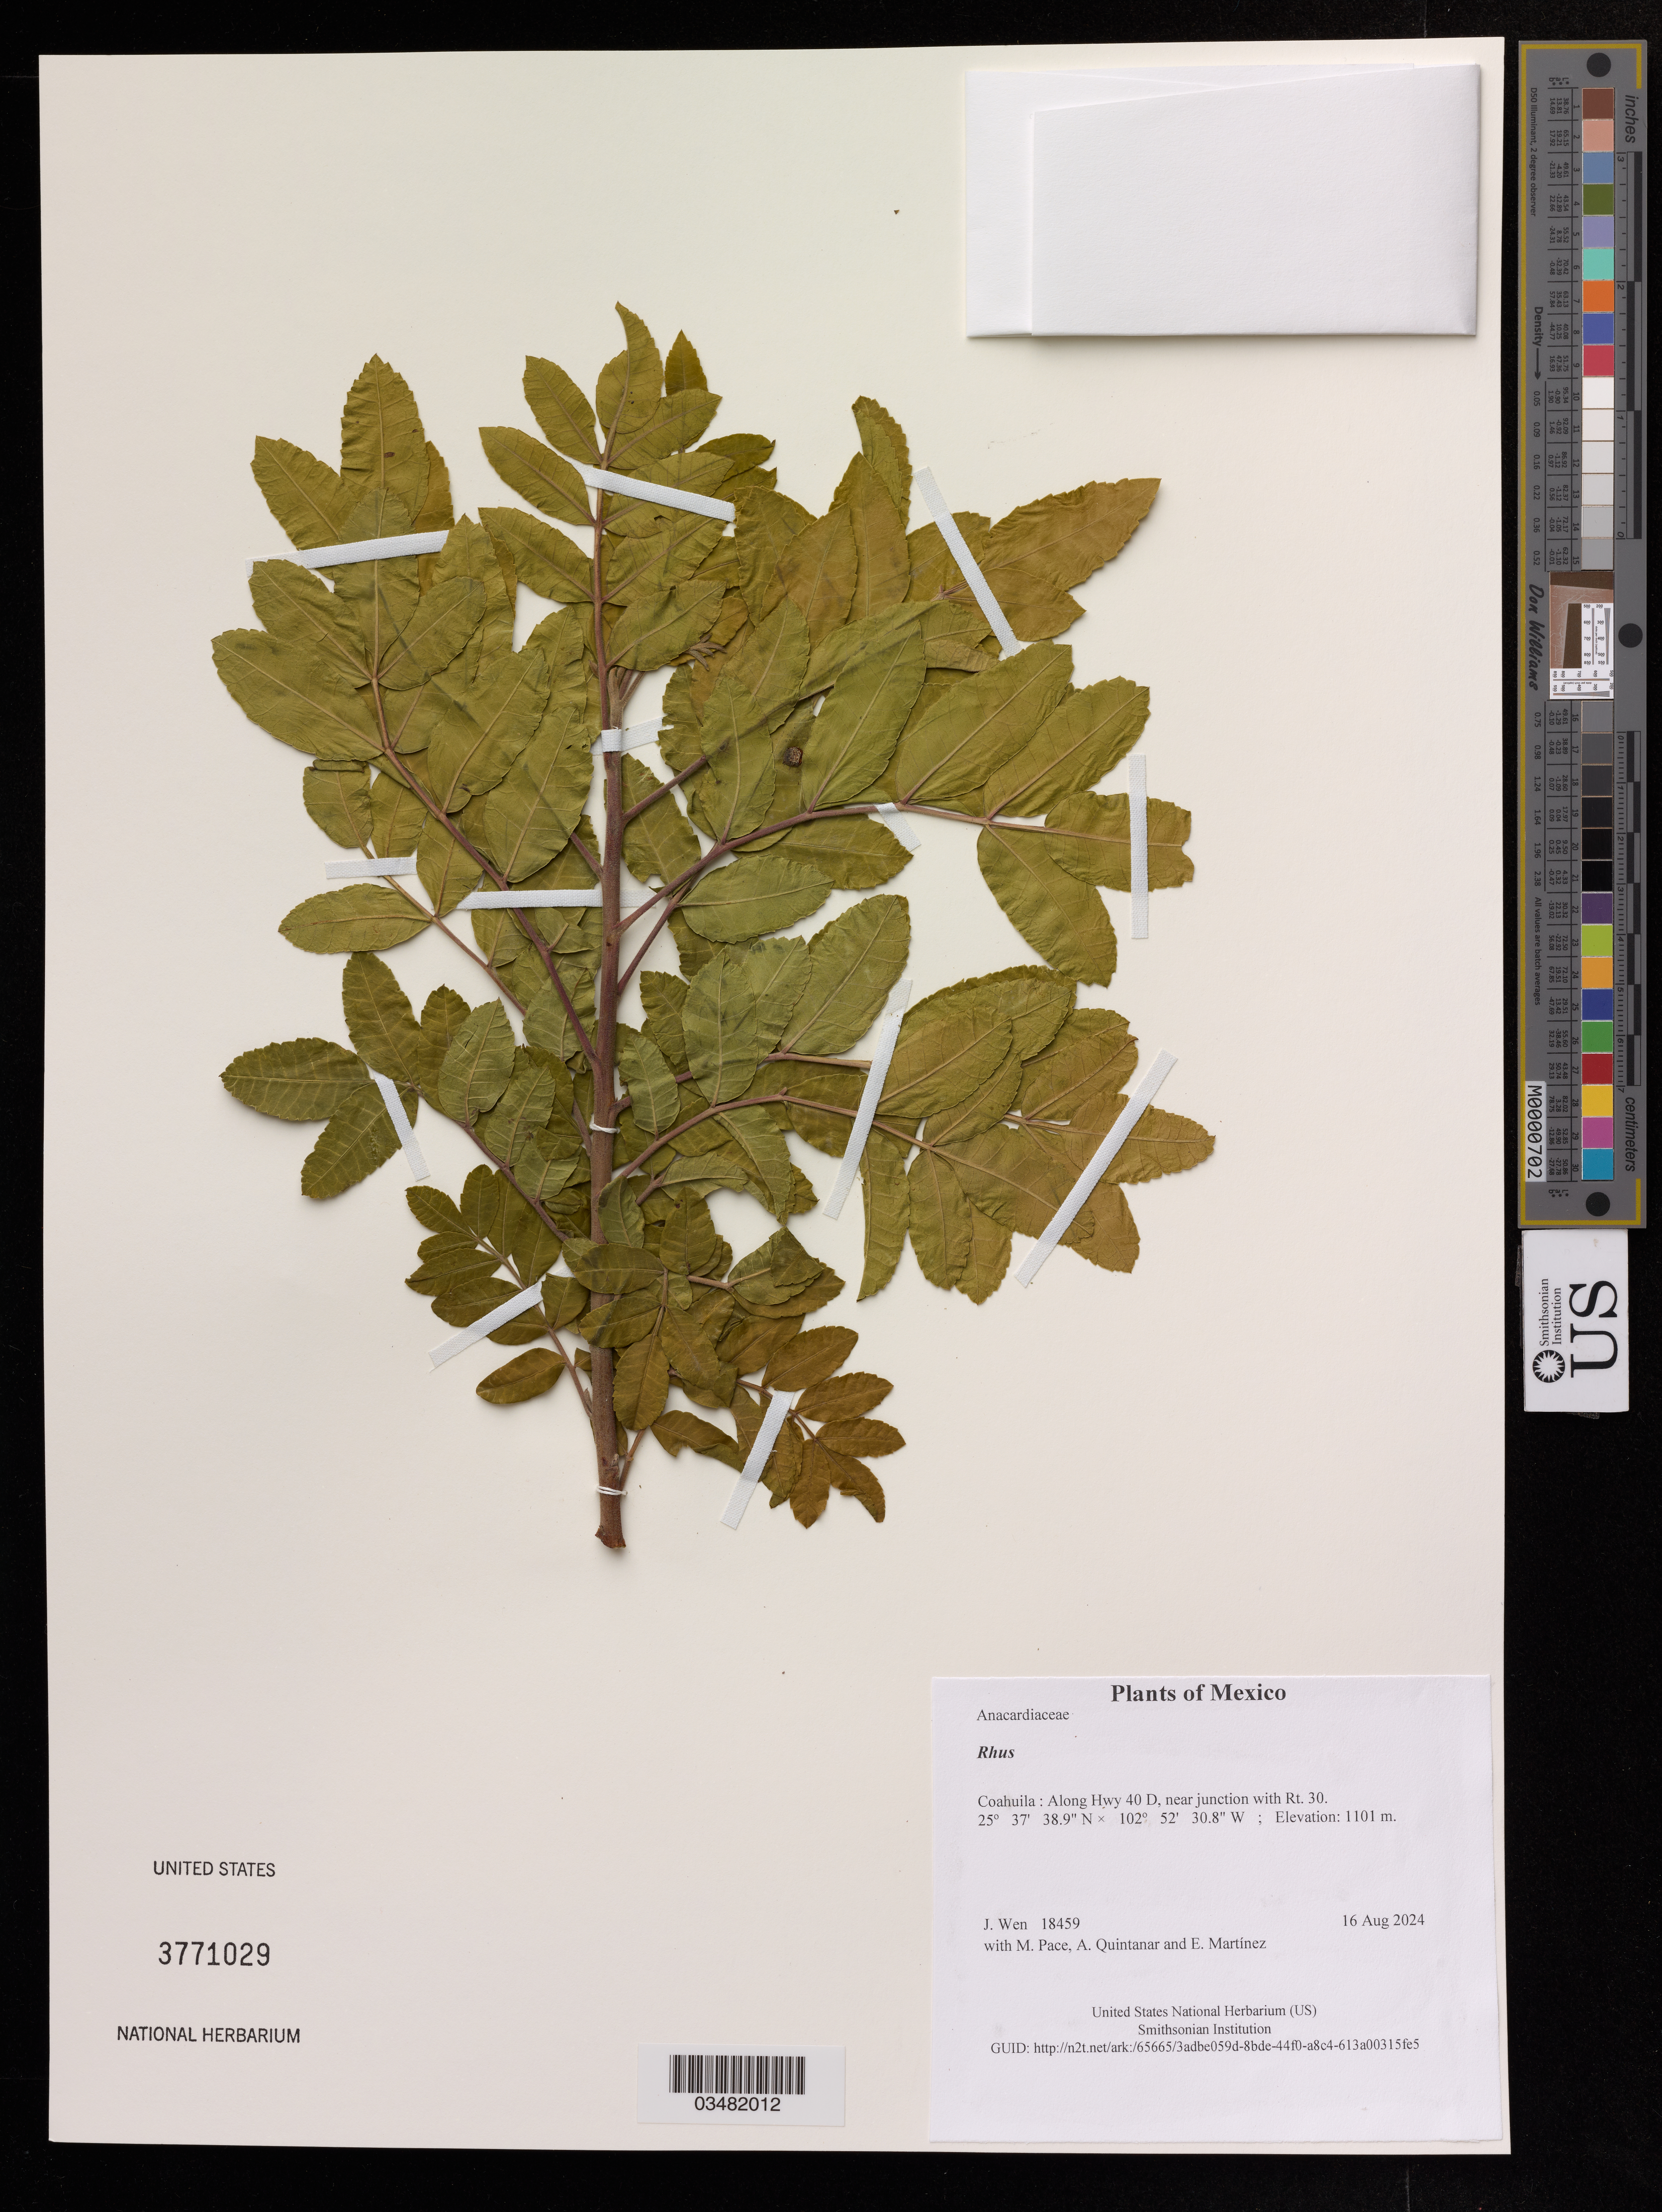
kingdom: Plantae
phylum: Tracheophyta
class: Magnoliopsida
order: Sapindales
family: Anacardiaceae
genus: Rhus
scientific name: Rhus sp.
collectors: J. Wen, M. Pace, A. Quintanar & E. Martinez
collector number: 18459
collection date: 2024-08-16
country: Mexico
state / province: Coahuila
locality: Along Hwy 40 D, near junction with Rt. 30.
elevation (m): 1101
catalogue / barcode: US 3771029